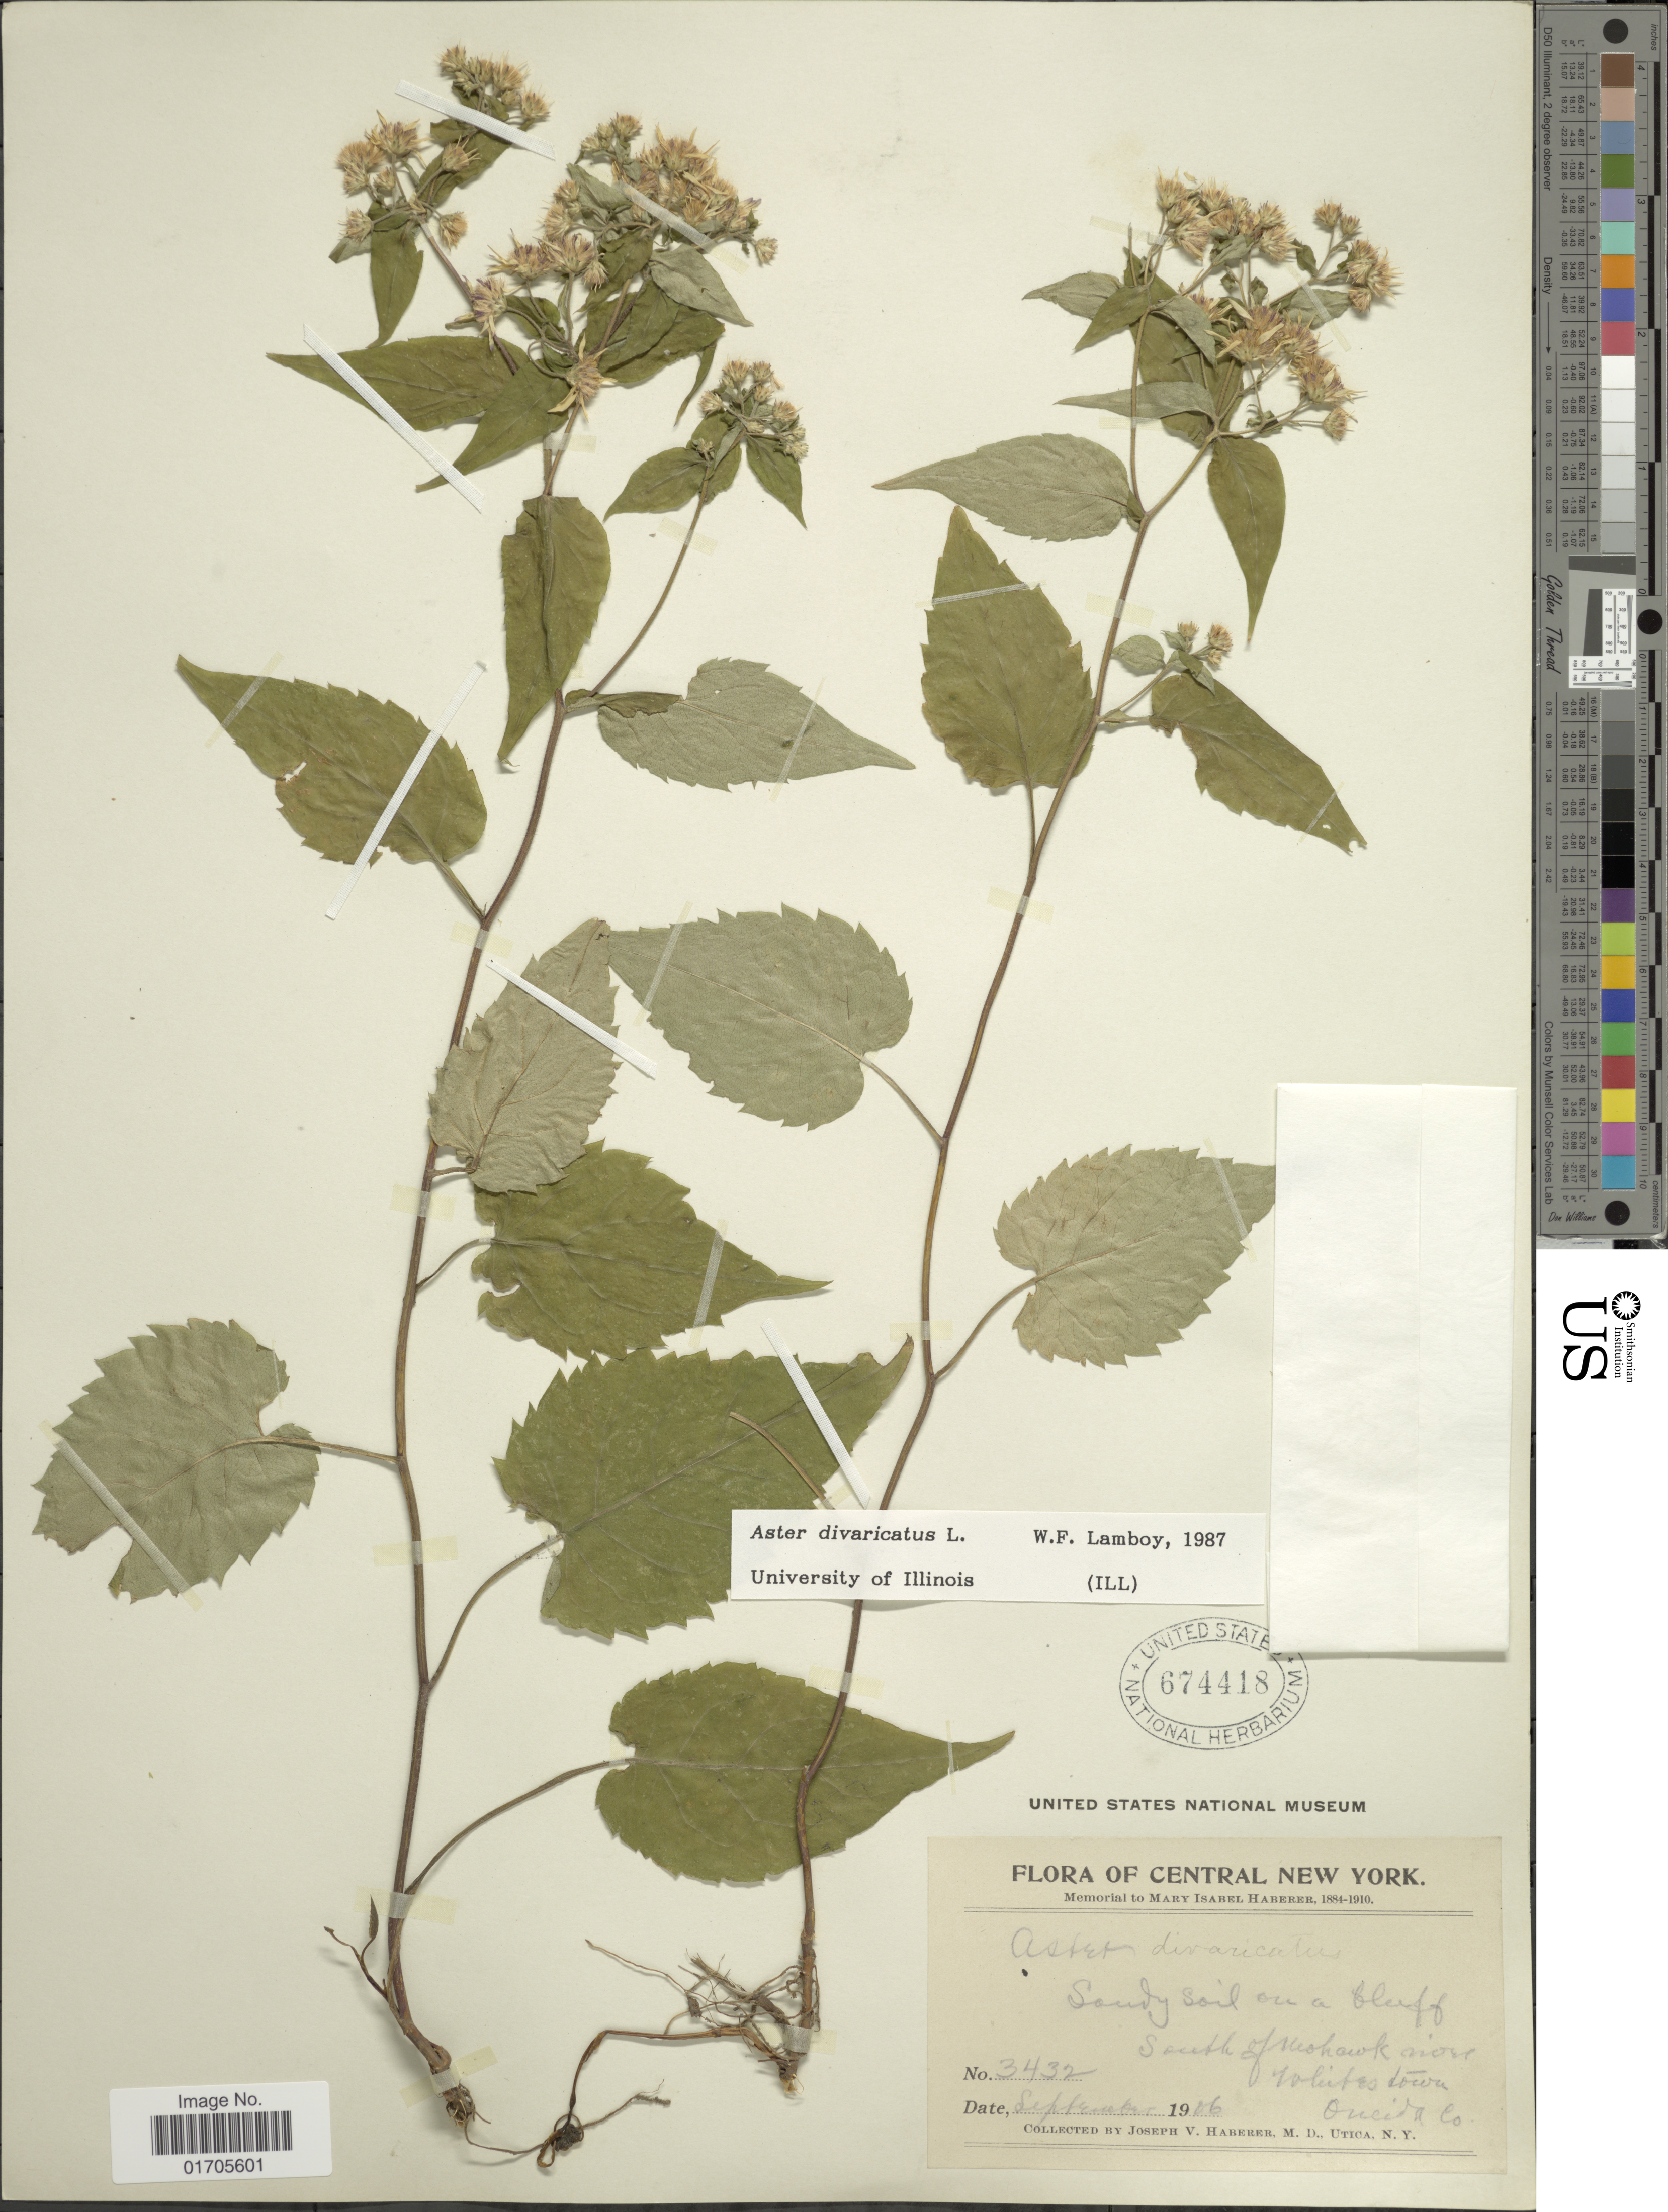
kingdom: Plantae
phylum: Tracheophyta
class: Magnoliopsida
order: Asterales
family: Asteraceae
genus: Eurybia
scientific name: Eurybia divaricata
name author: (L.) G.L. Nesom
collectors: J. V. Haberer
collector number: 3432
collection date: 1906-09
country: United States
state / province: New York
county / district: Oneida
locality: Central New York. Sandy soil on a bluff South of Mohawk River Whitestown, Oneida Co.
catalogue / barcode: US 674418